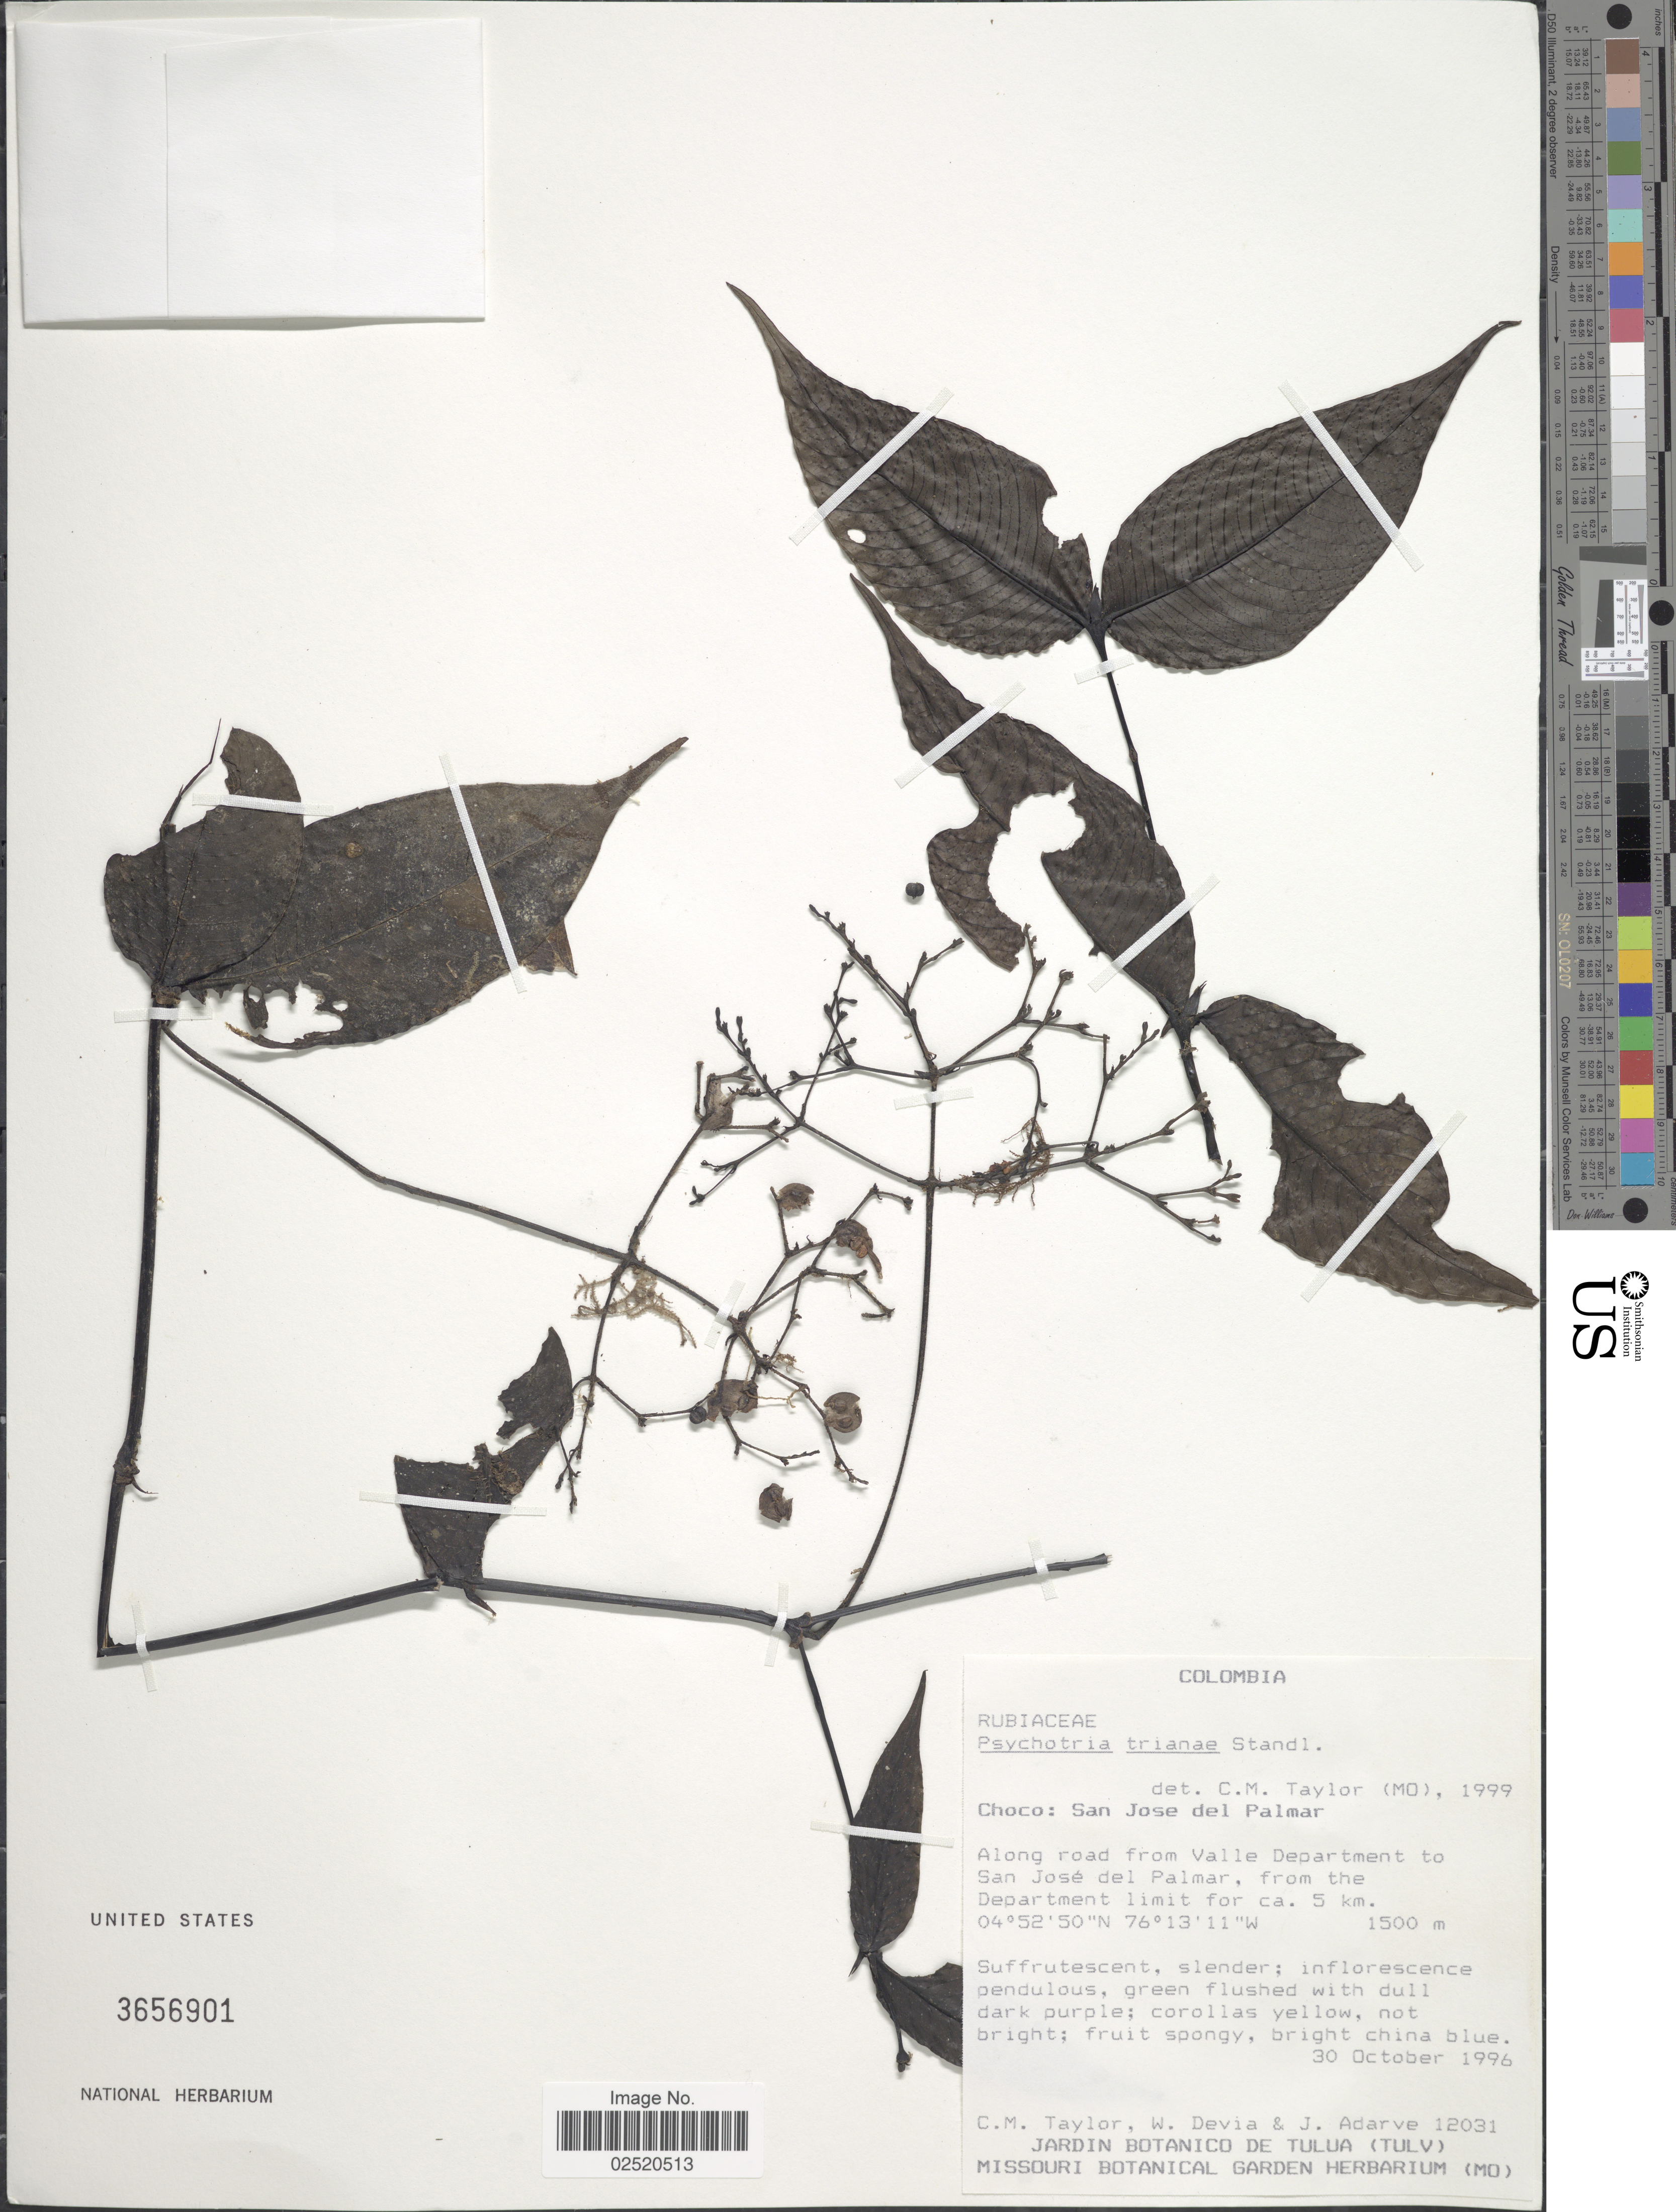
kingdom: Plantae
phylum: Tracheophyta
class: Magnoliopsida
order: Gentianales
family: Rubiaceae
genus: Psychotria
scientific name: Psychotria trianae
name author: Standl.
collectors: C. M. Taylor, W. Devia & J. B. Adarve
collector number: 12031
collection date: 1996-10-30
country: Colombia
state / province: Chocó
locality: San Jose del Palmar. Along road from Valle Department to San Jose del Palmar, from the department limit for ca. 5 km.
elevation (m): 1500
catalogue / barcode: US 3656901